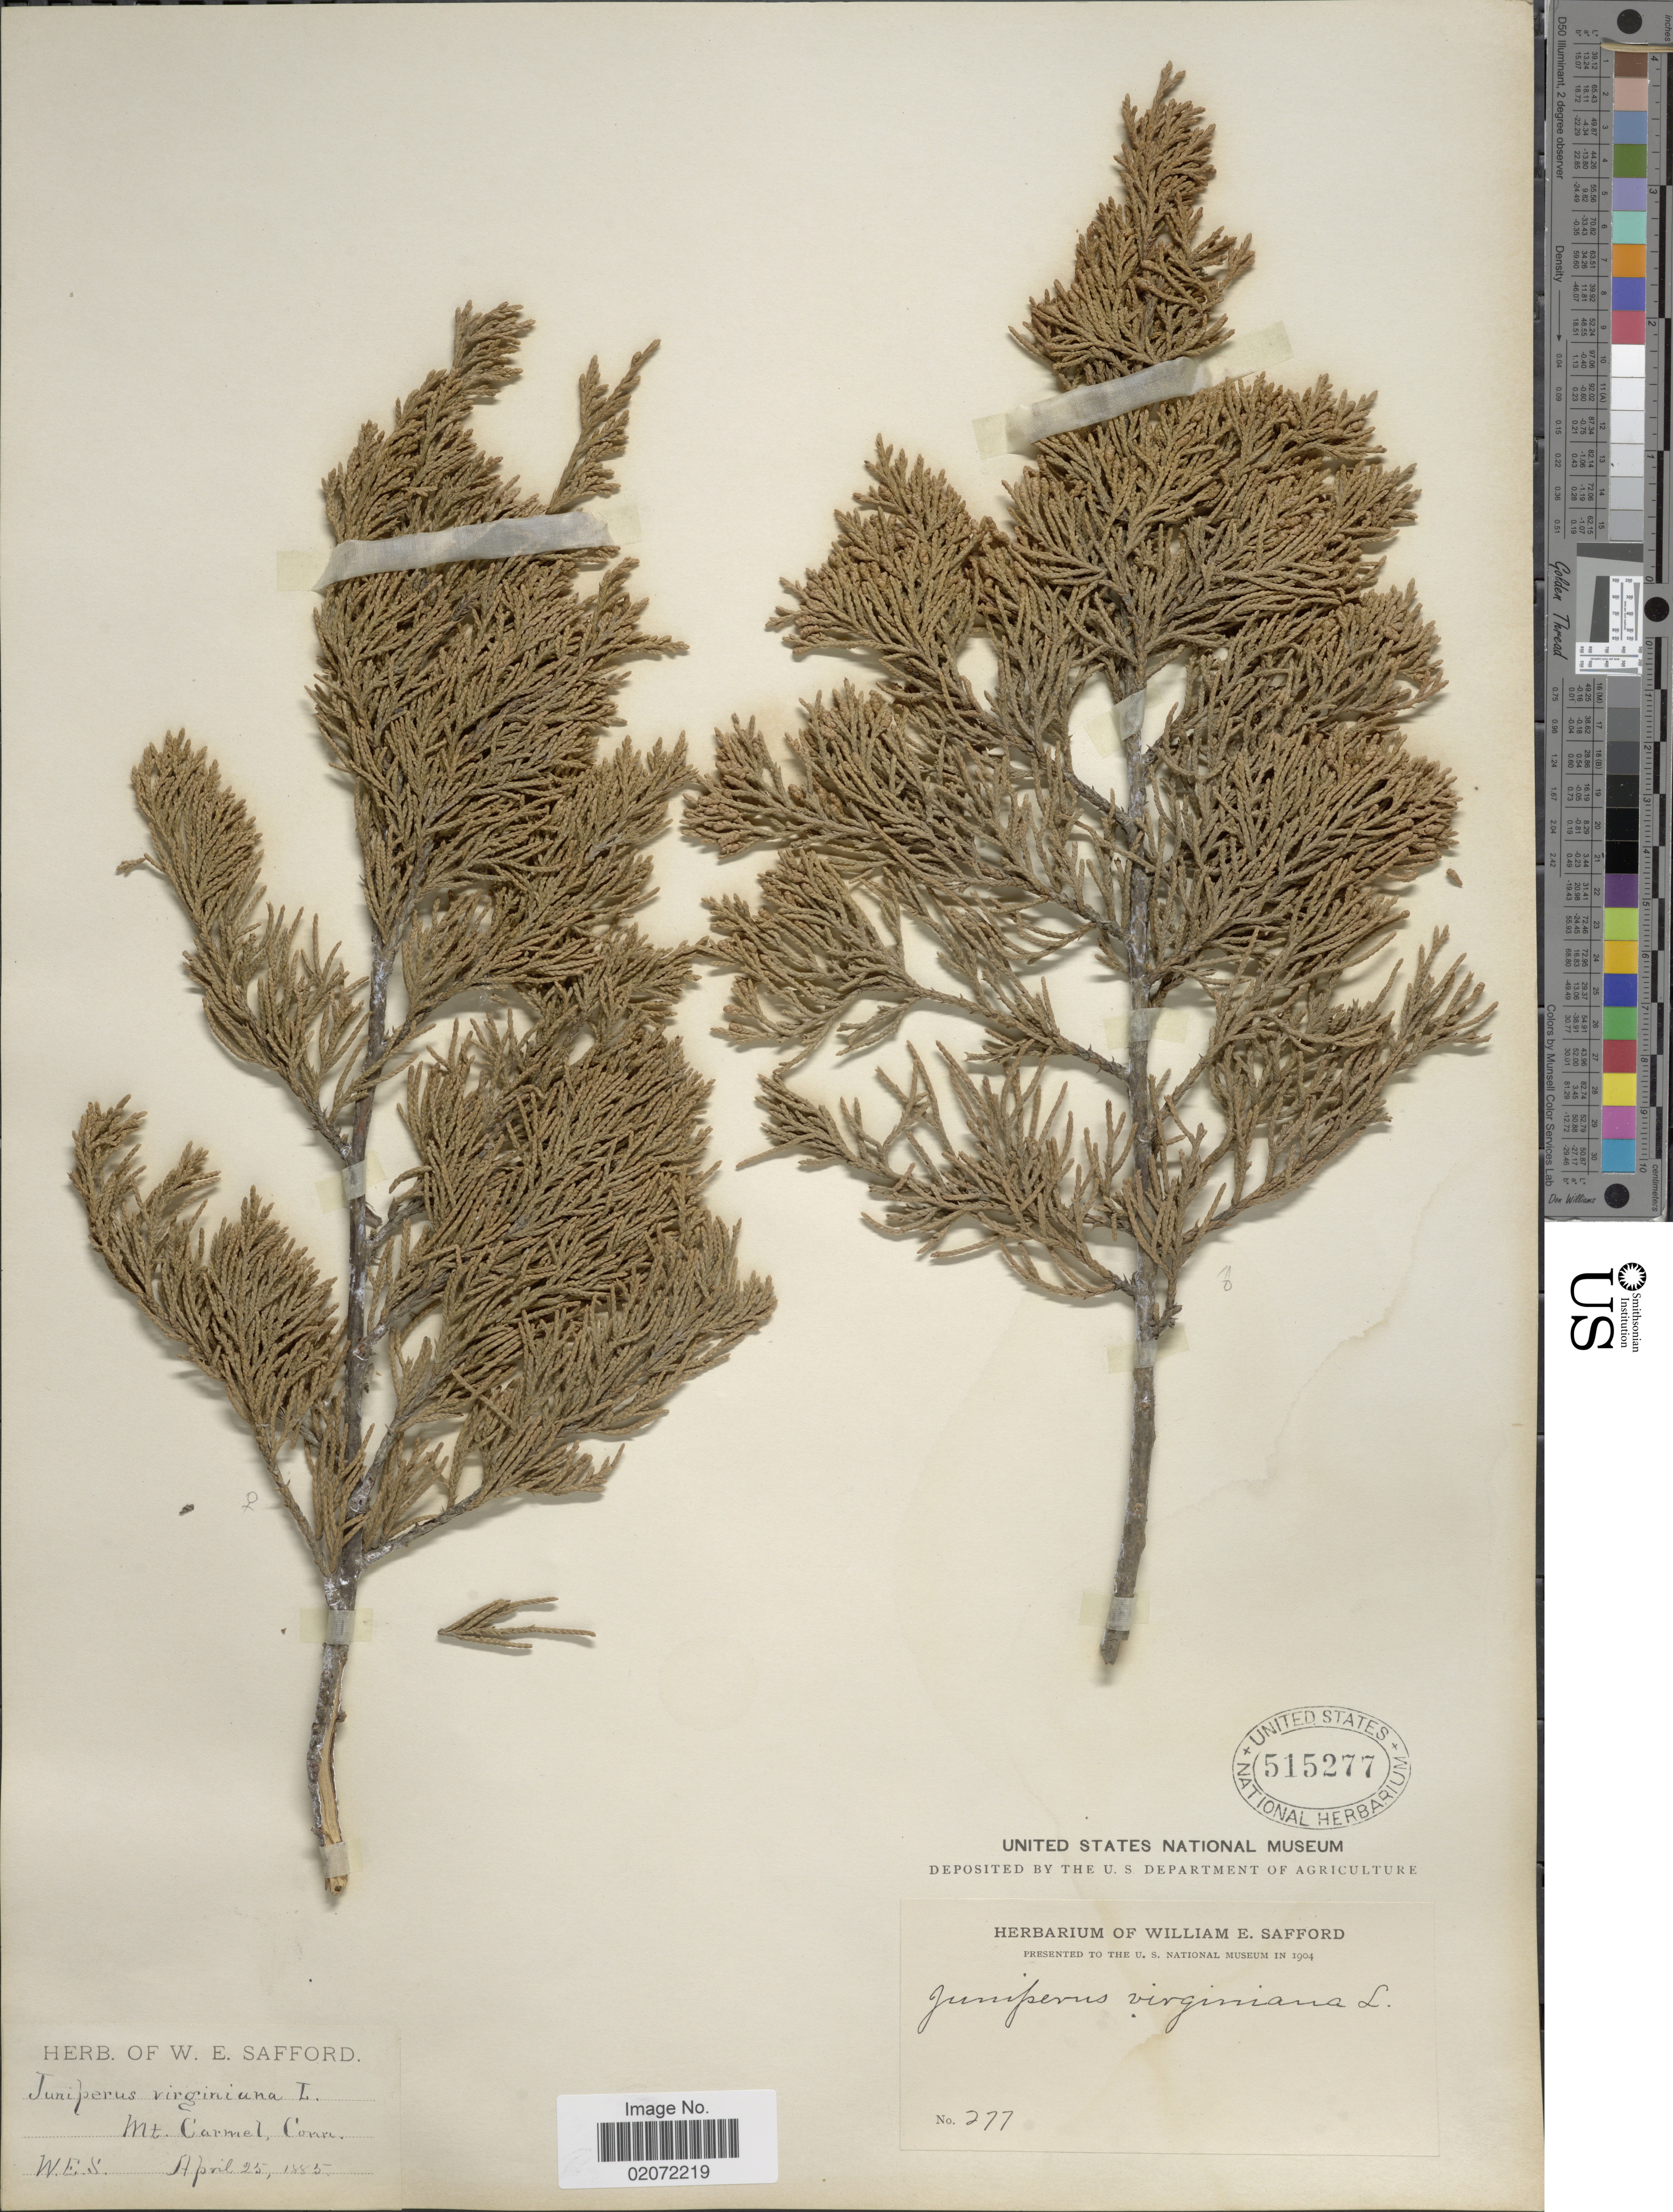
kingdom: Plantae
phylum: Tracheophyta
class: Pinopsida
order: Pinales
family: Cupressaceae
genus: Juniperus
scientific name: Juniperus virginiana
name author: L.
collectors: W. E. Safford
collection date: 1885-04-25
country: United States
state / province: Connecticut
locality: Mt. Carmel, Conn.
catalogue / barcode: US 515277